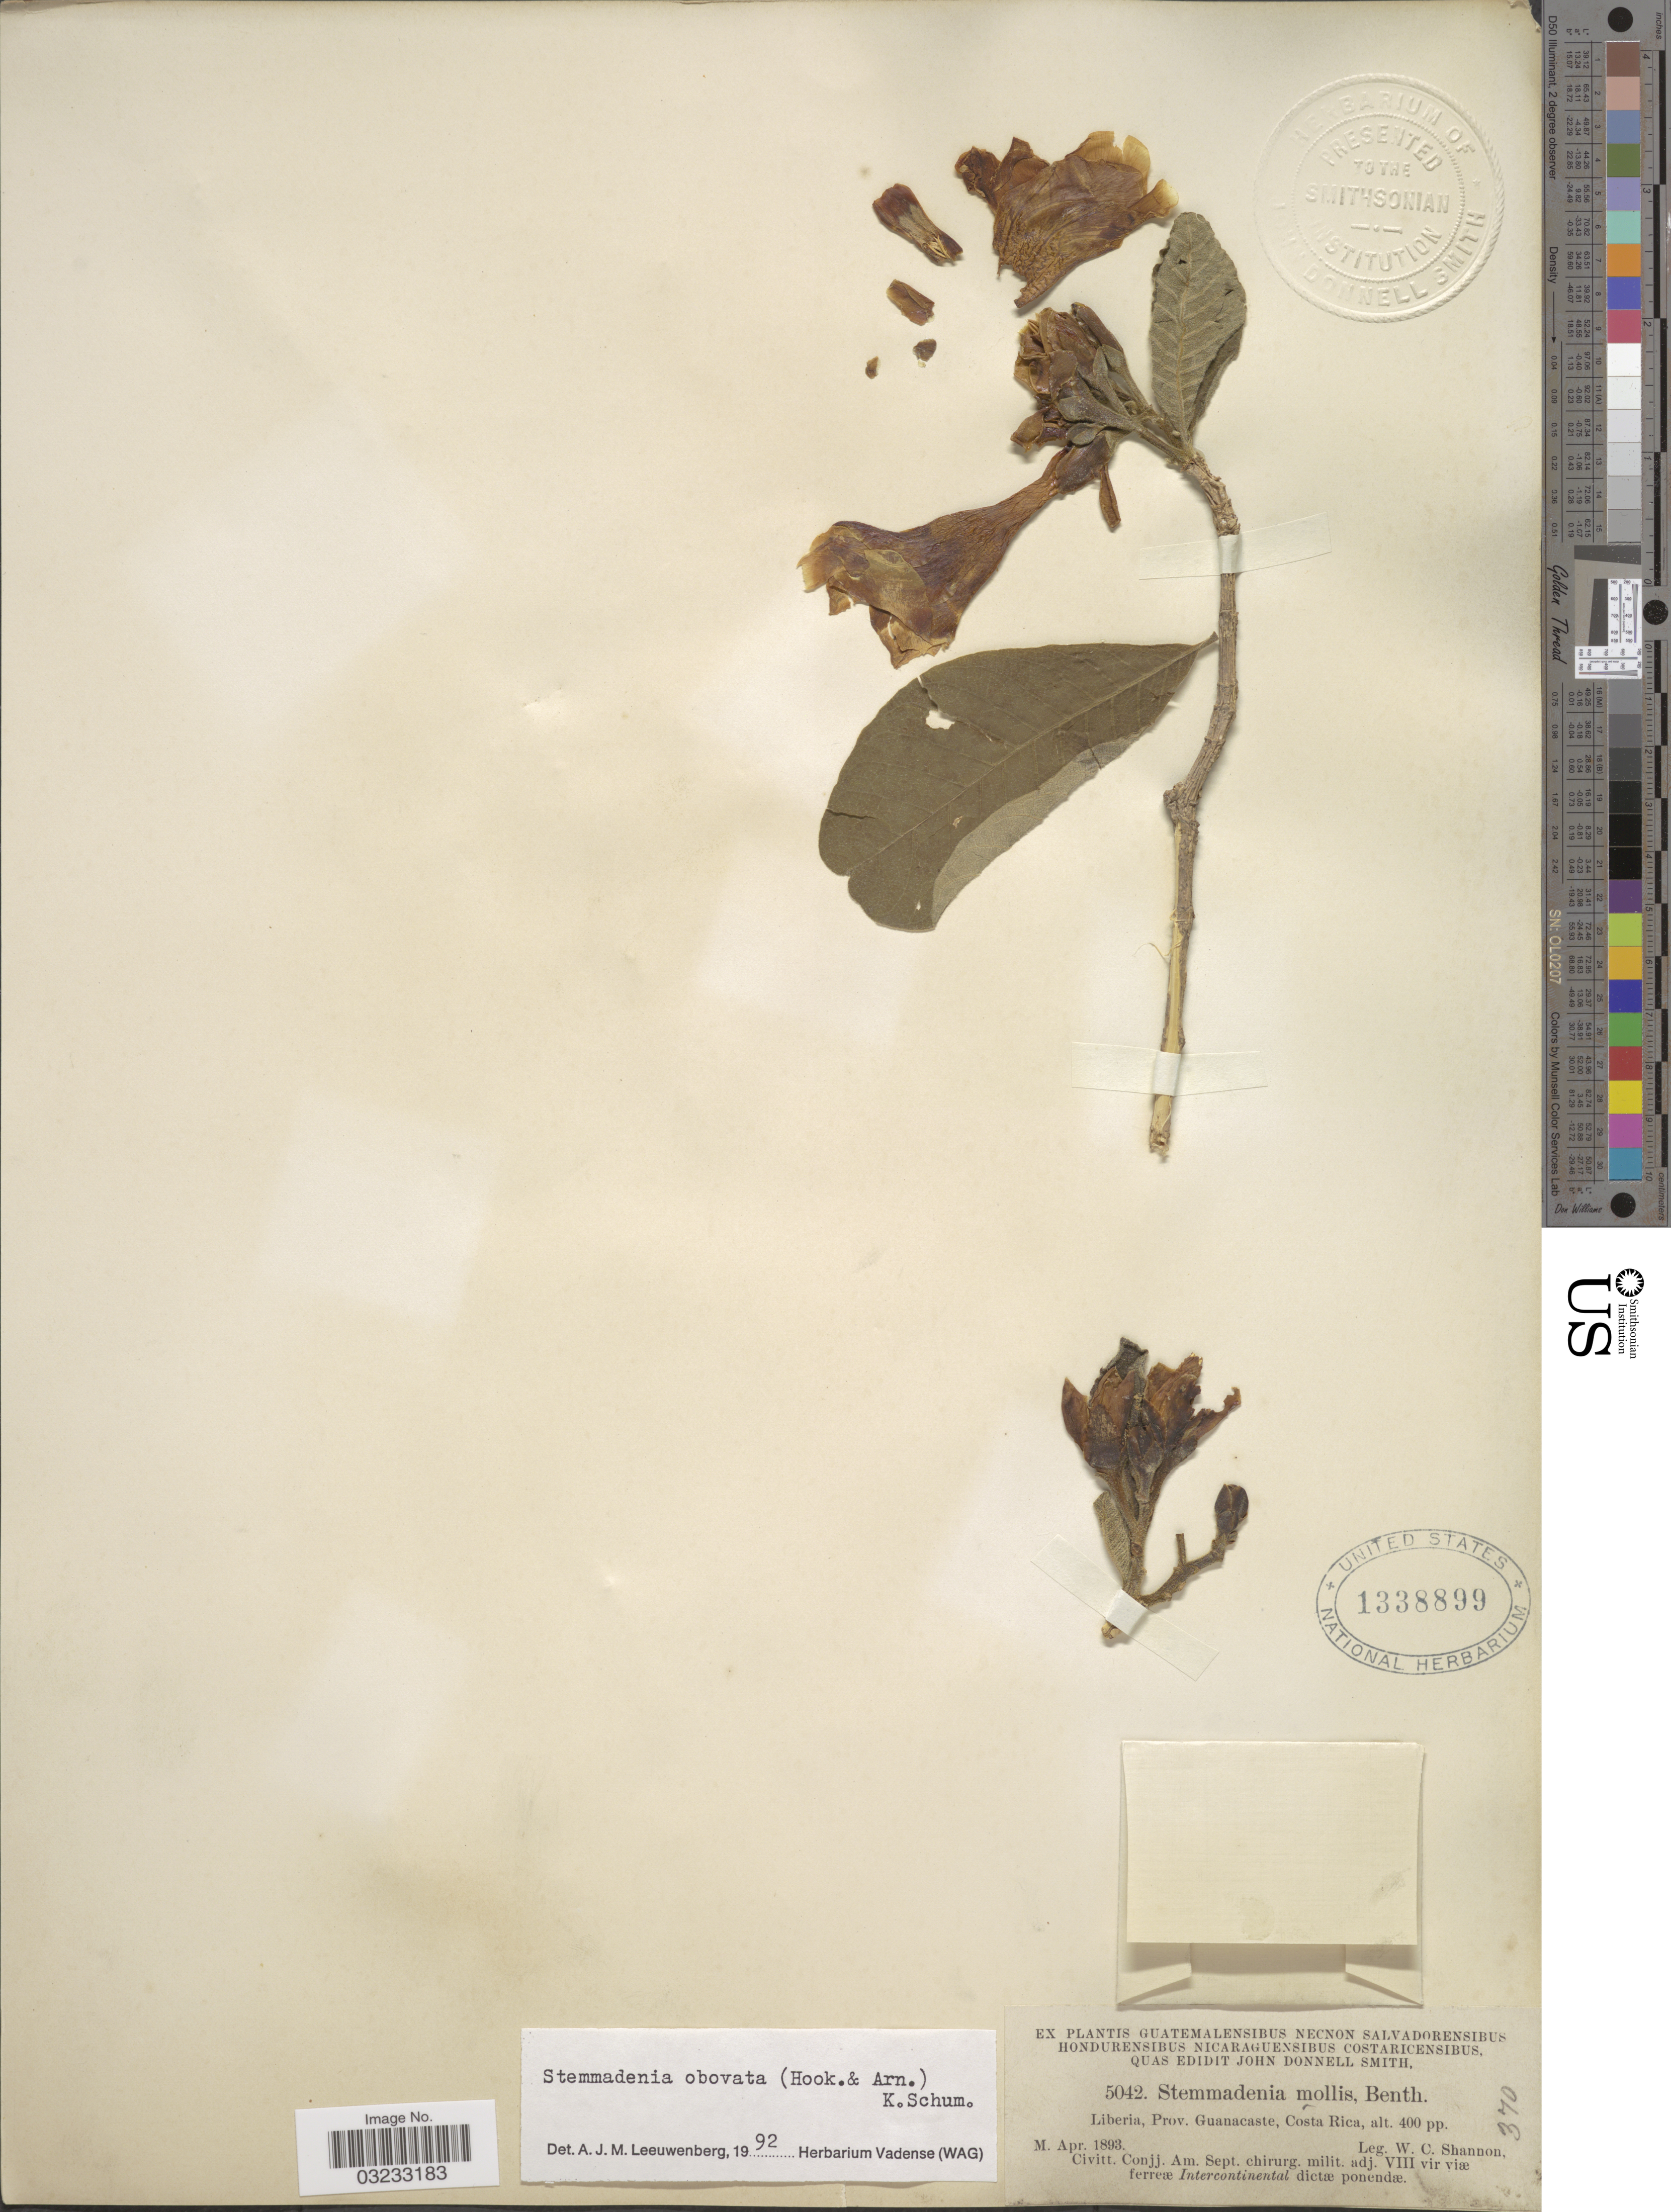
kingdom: Plantae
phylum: Tracheophyta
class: Magnoliopsida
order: Gentianales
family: Apocynaceae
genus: Stemmadenia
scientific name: Stemmadenia obovata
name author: (Hook. & Arn.) K. Schum.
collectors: W. C. Shannon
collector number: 5042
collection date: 1893-04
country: Costa Rica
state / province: Guanacaste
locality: Liberia.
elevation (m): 122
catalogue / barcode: US 1338899